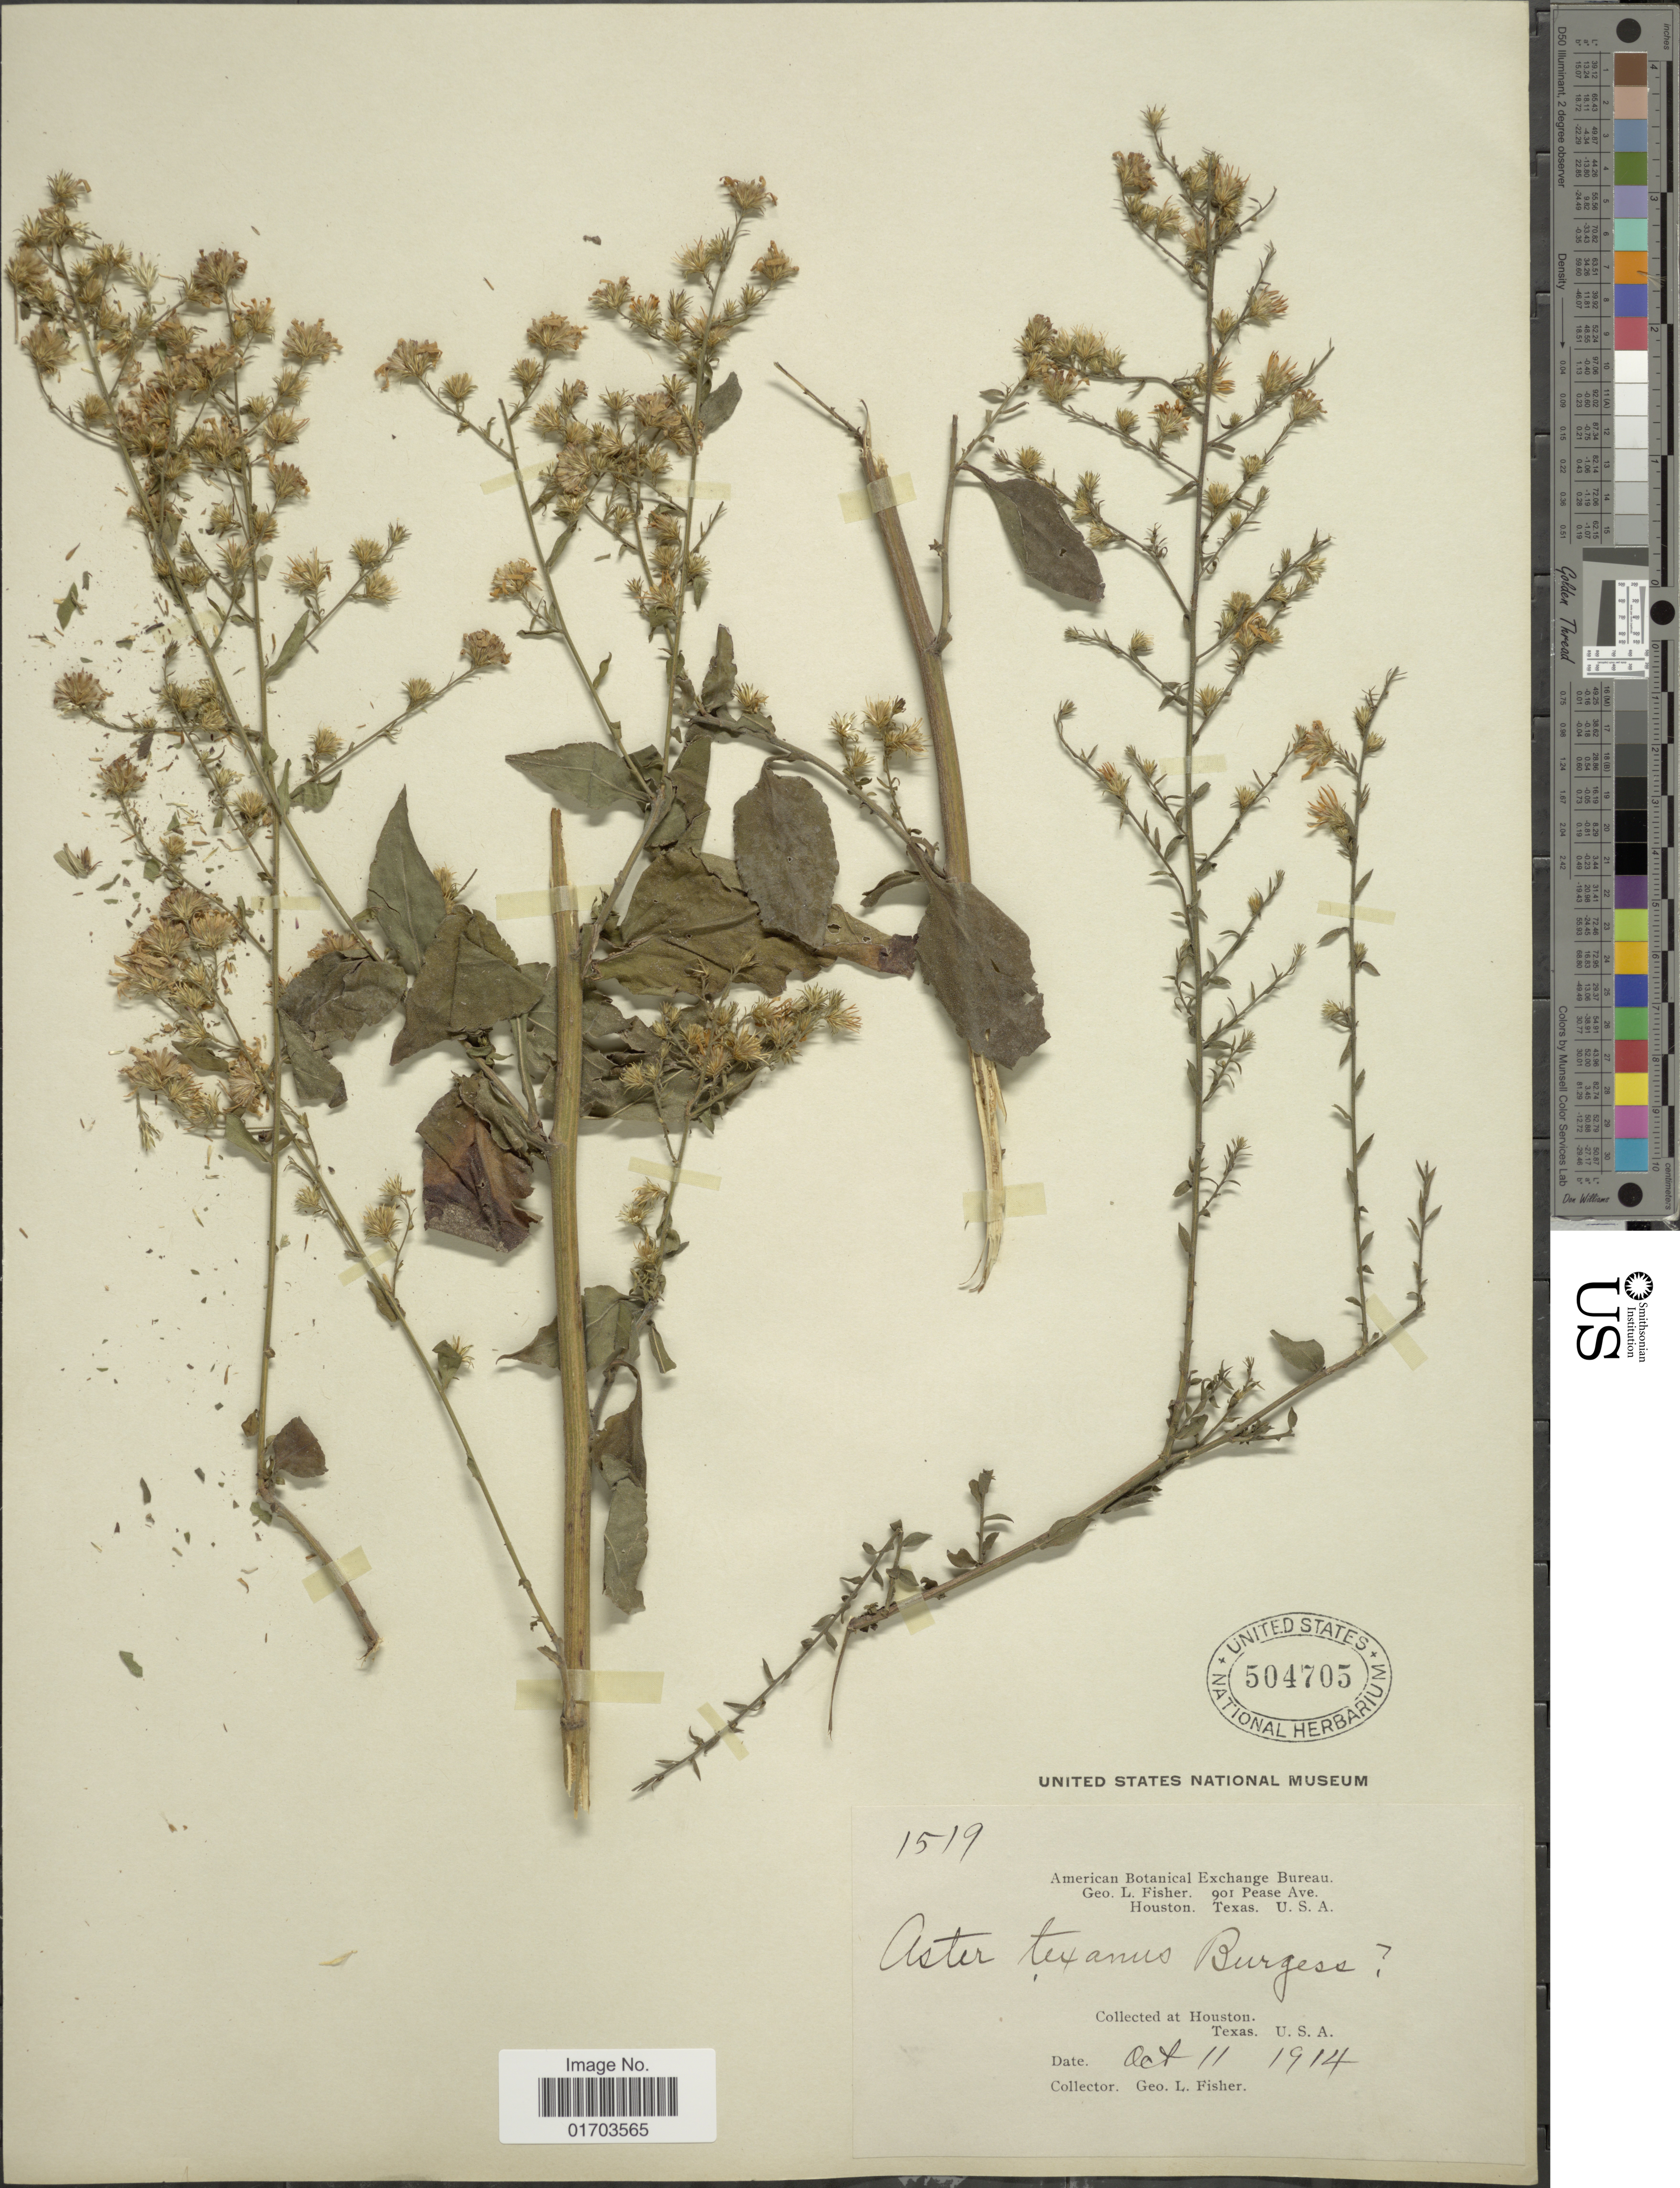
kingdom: Plantae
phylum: Tracheophyta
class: Magnoliopsida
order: Asterales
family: Asteraceae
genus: Symphyotrichum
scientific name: Symphyotrichum texanum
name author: (E.S. Burgess) Semple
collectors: G. L. Fisher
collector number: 1519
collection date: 1914-10-11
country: United States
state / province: Texas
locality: Houston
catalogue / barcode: US 504705